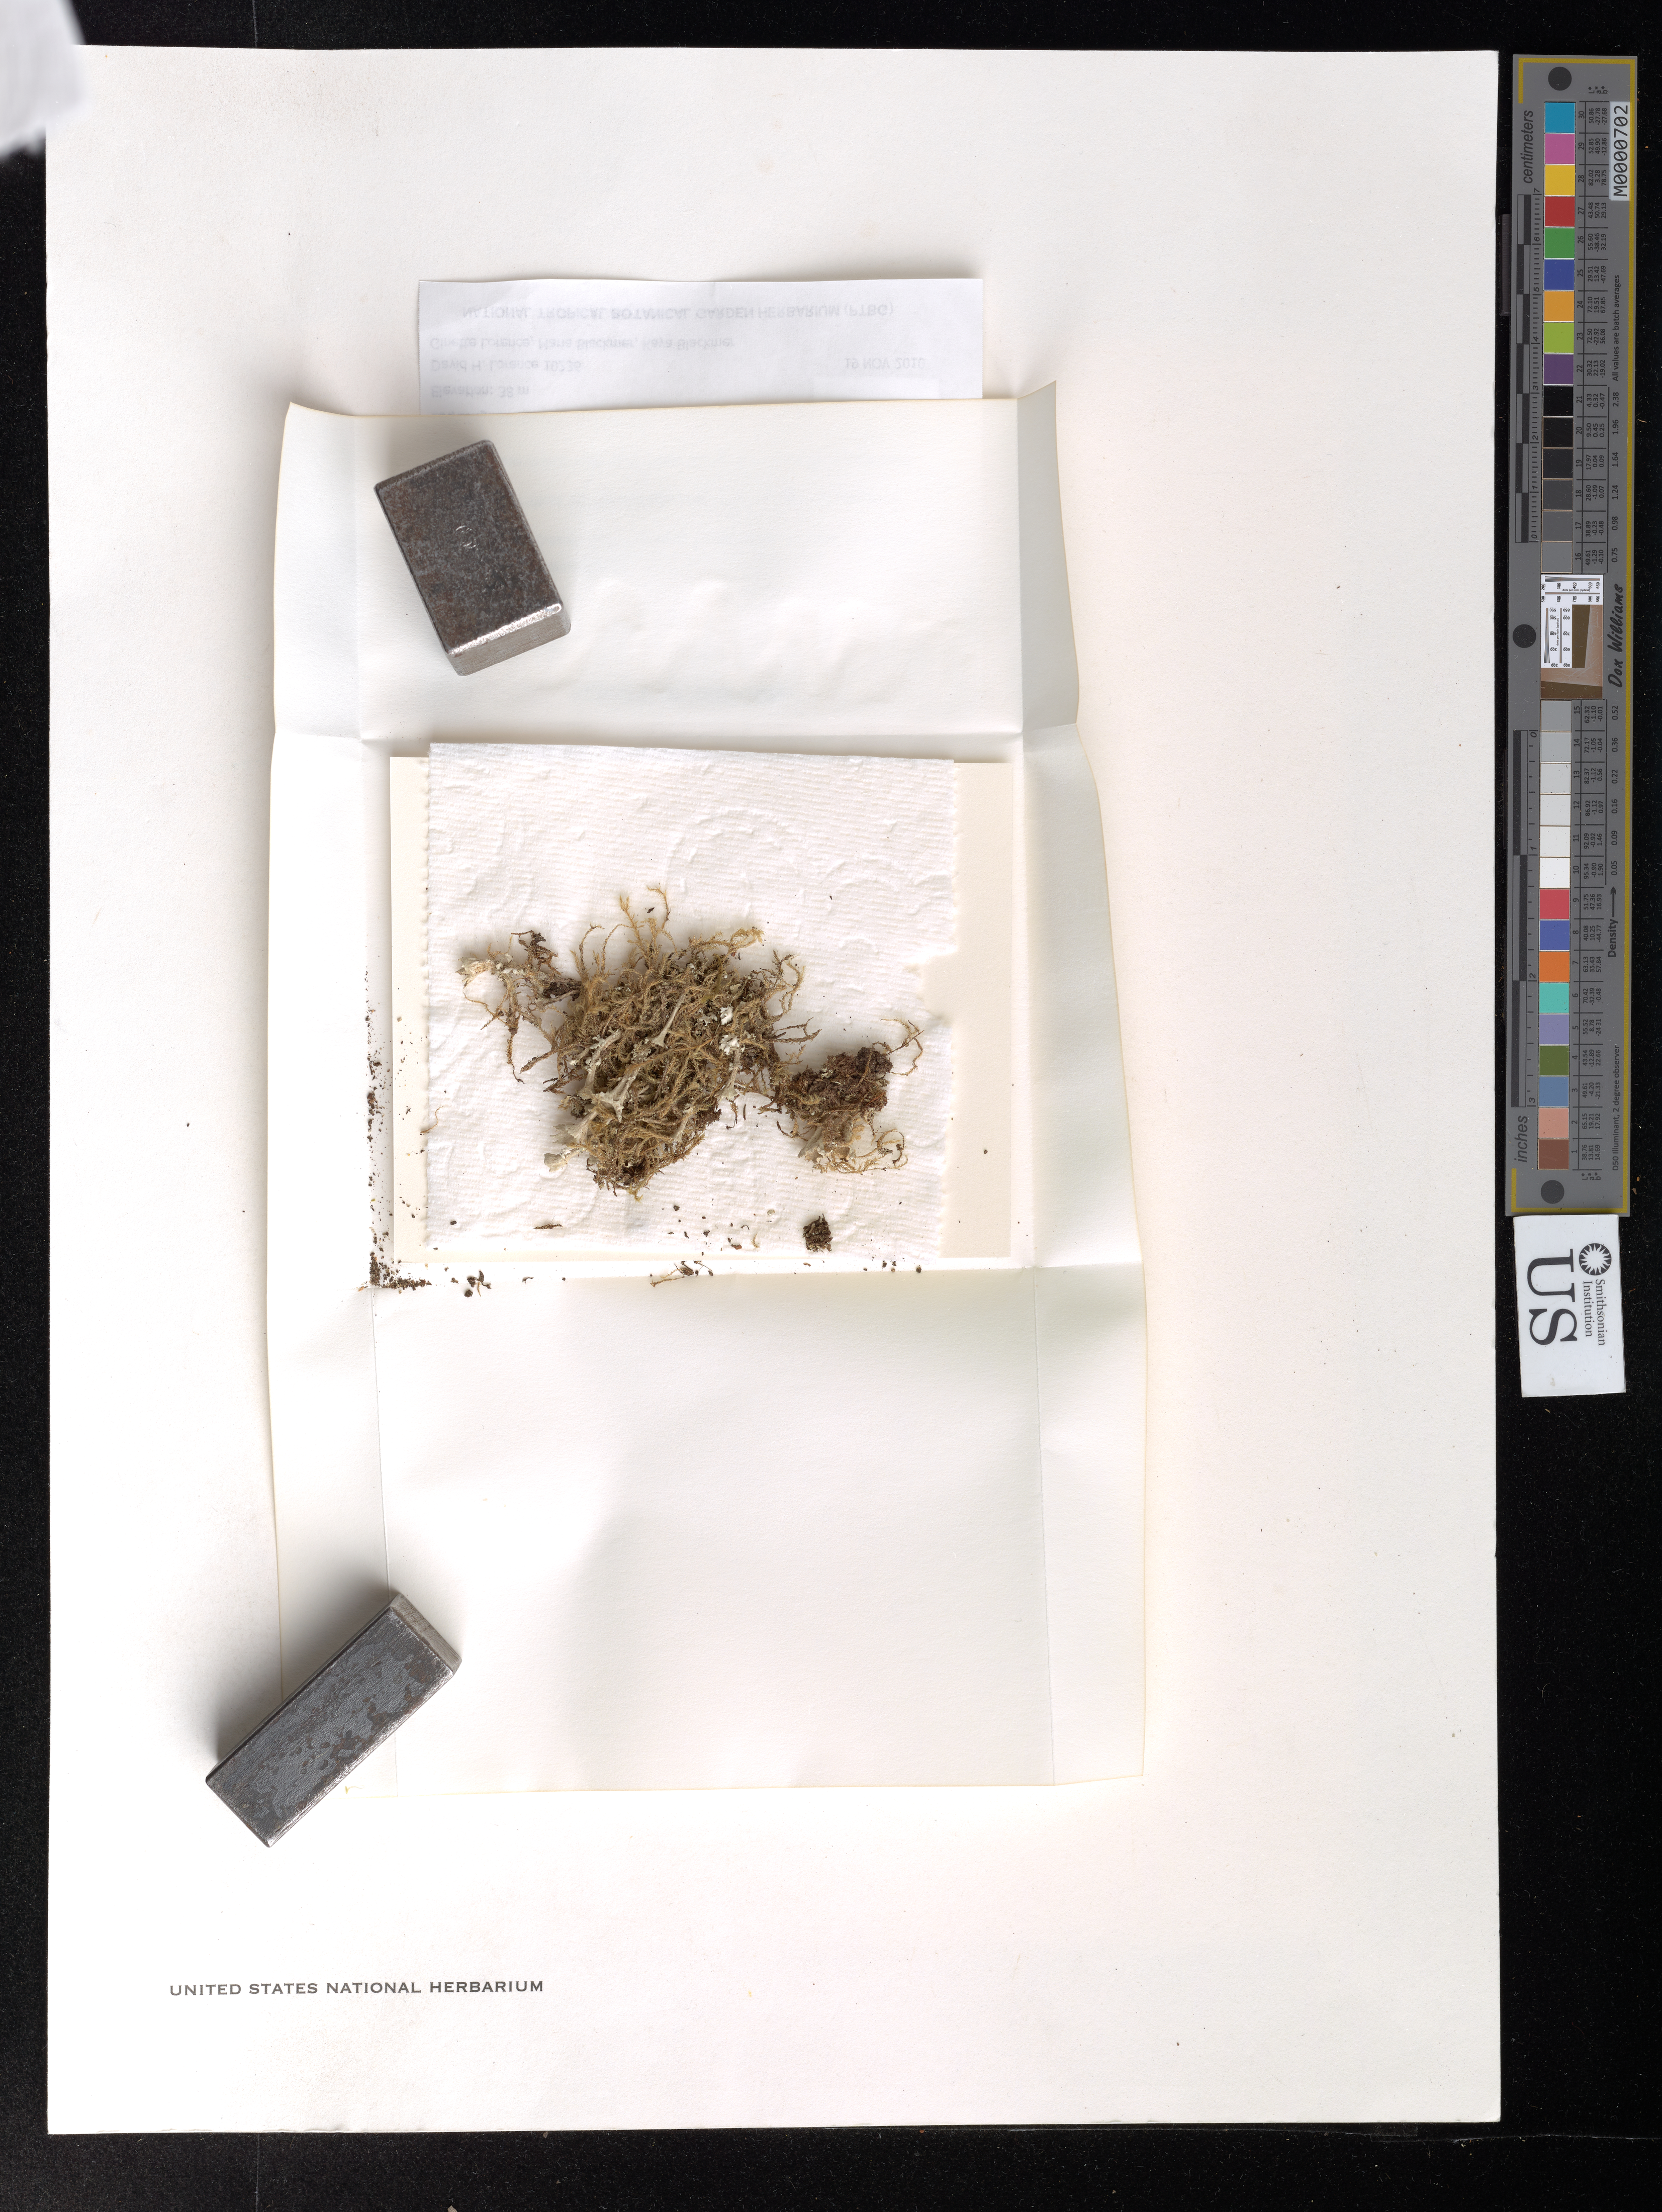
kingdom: Fungi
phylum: Ascomycota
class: Lecanoromycetes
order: Lecanorales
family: Cladoniaceae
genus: Cladonia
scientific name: Cladonia sp.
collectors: D. Lorence et al.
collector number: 10236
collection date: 2010-11-19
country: United States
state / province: Oregon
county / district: Clackamas County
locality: City of Tualatin, Brown's Ferry Park along Tualatin River, adjacent to 5485 SW 50th Ave.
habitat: Evergreen wet forest.W/ Pseudotsuga, Acer, Alnus and many epiphytes on branches.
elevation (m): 38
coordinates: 45.384167, -122.762779